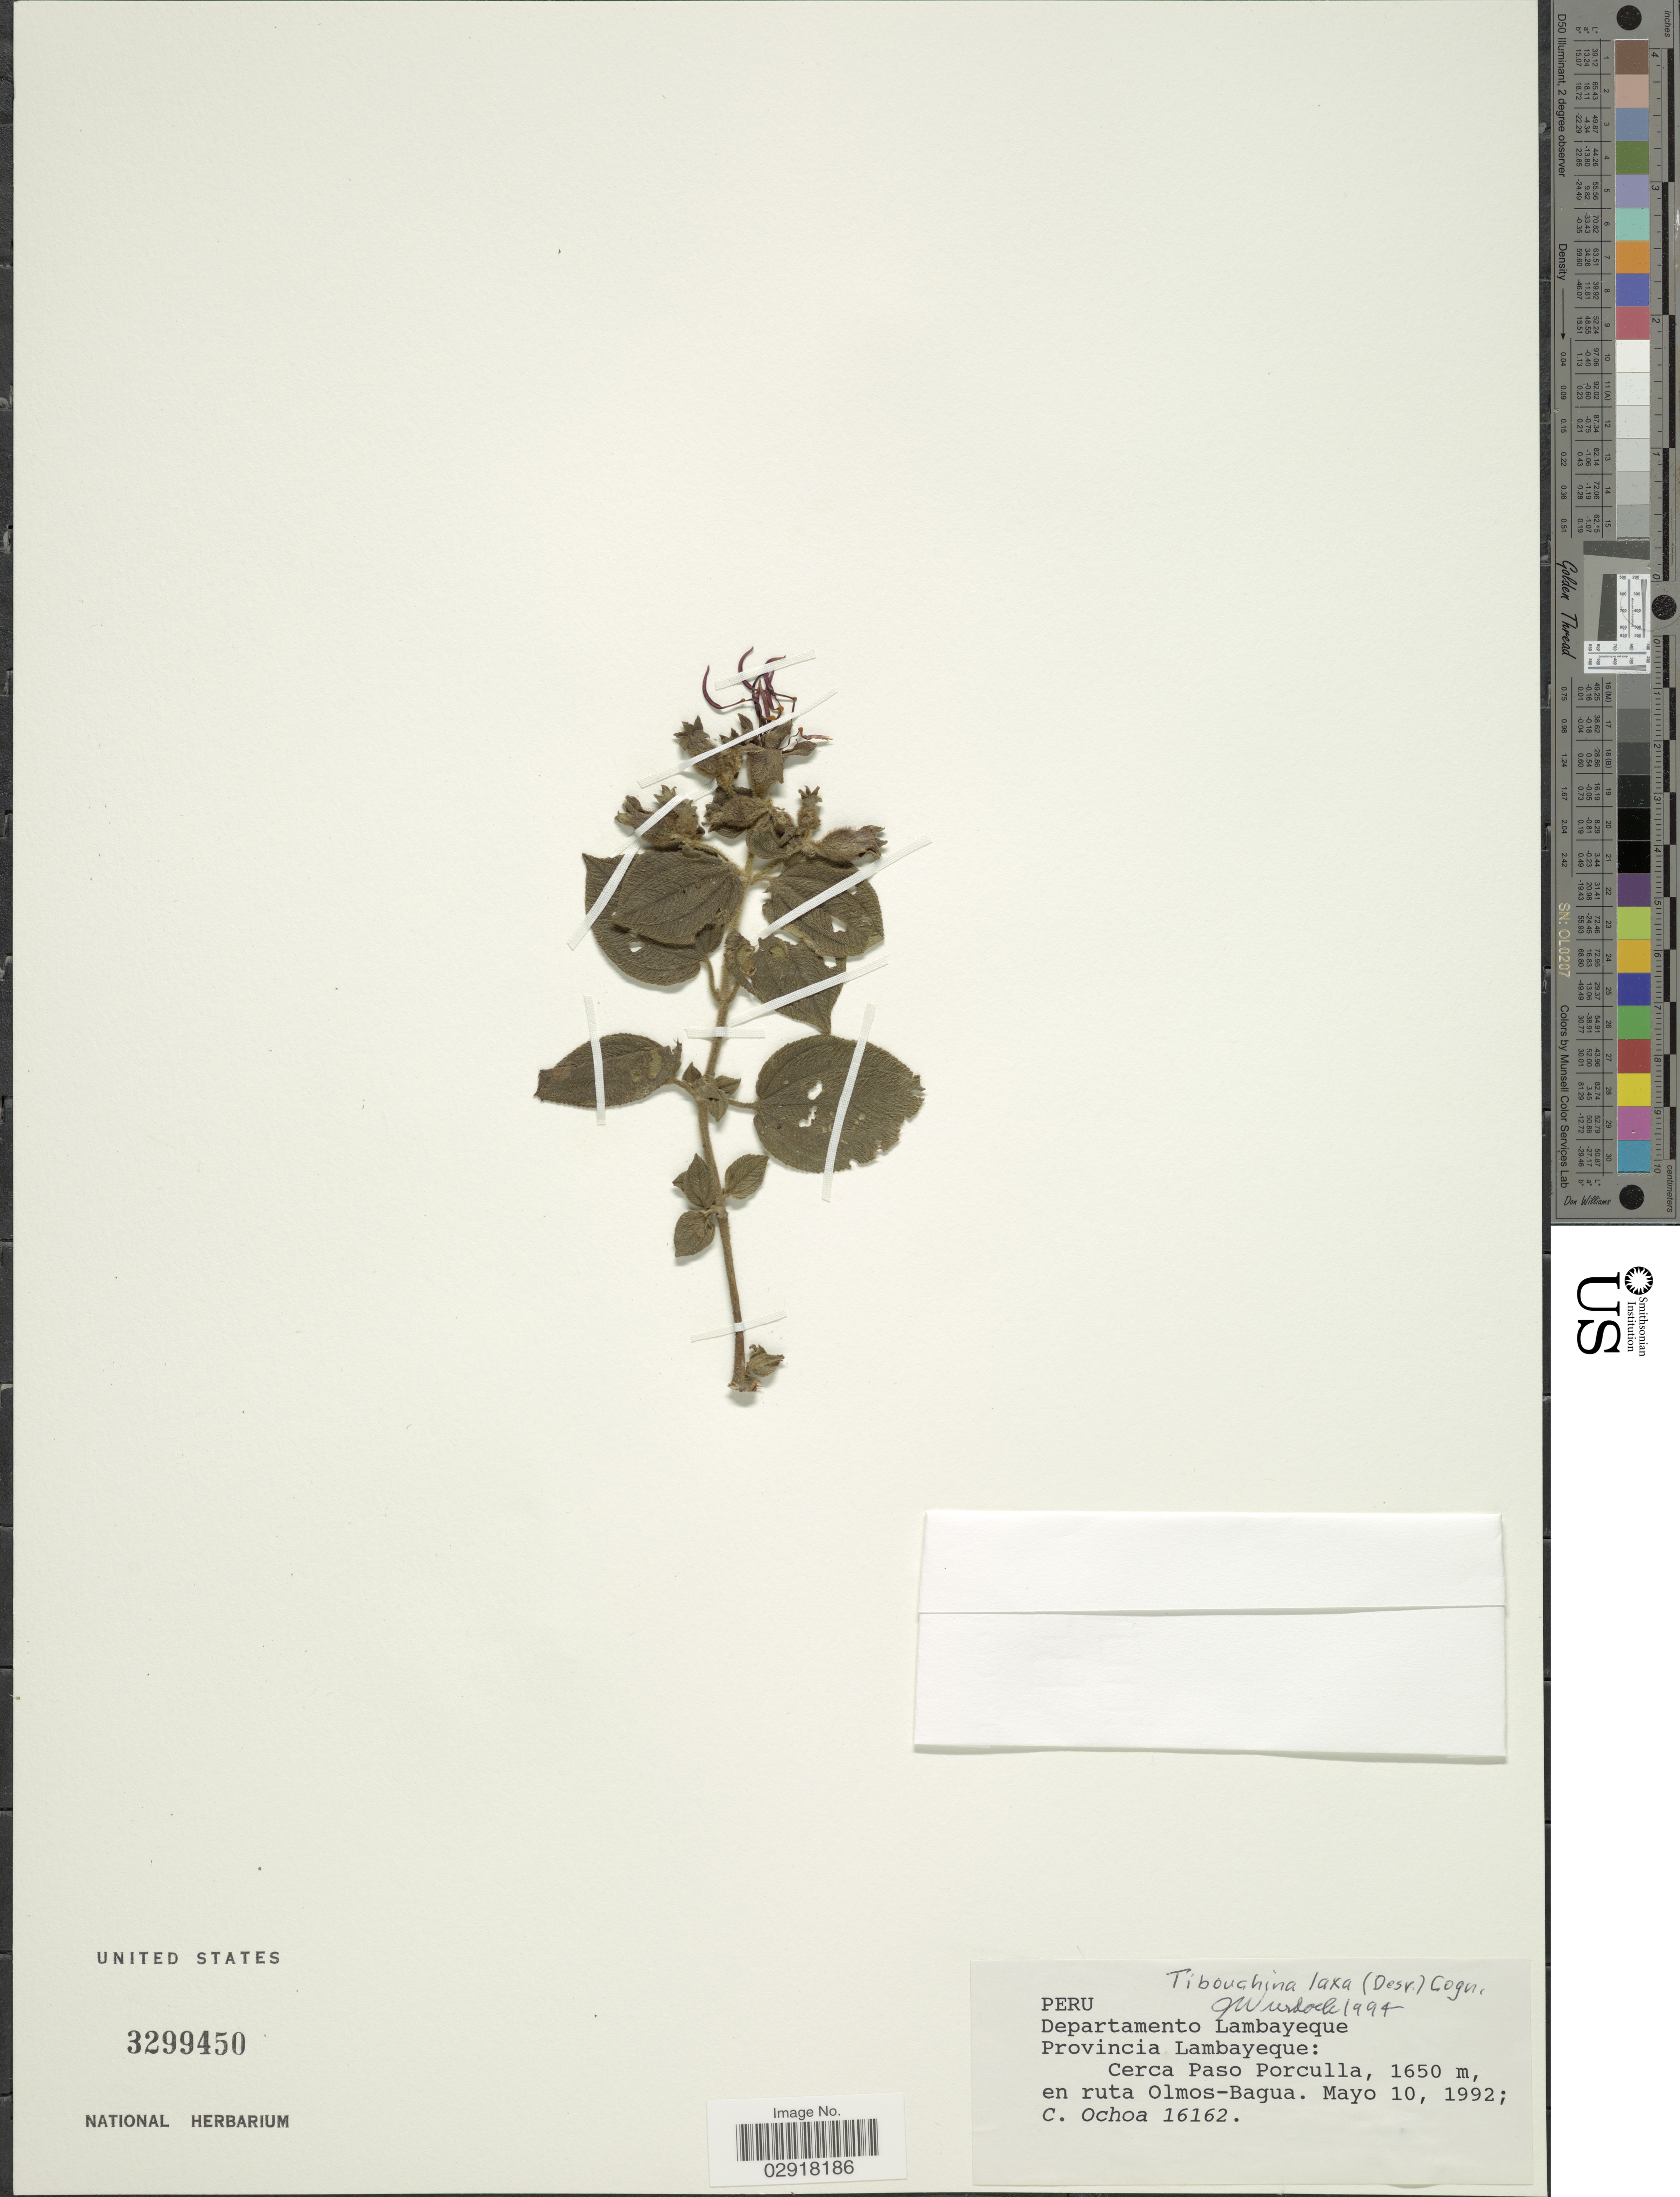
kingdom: Plantae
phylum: Tracheophyta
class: Magnoliopsida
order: Myrtales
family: Melastomataceae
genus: Chaetogastra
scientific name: Chaetogastra laxa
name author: (Desr.) P.J.F. Guim. & Michelang.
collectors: C. Ochoa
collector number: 16162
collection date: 1992-05-10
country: Peru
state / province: Lambayeque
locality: Departamento Lambayeque. Cerca Paso Porculla, en ruta Olmos-Bagua.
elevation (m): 1650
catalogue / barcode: US 3299450